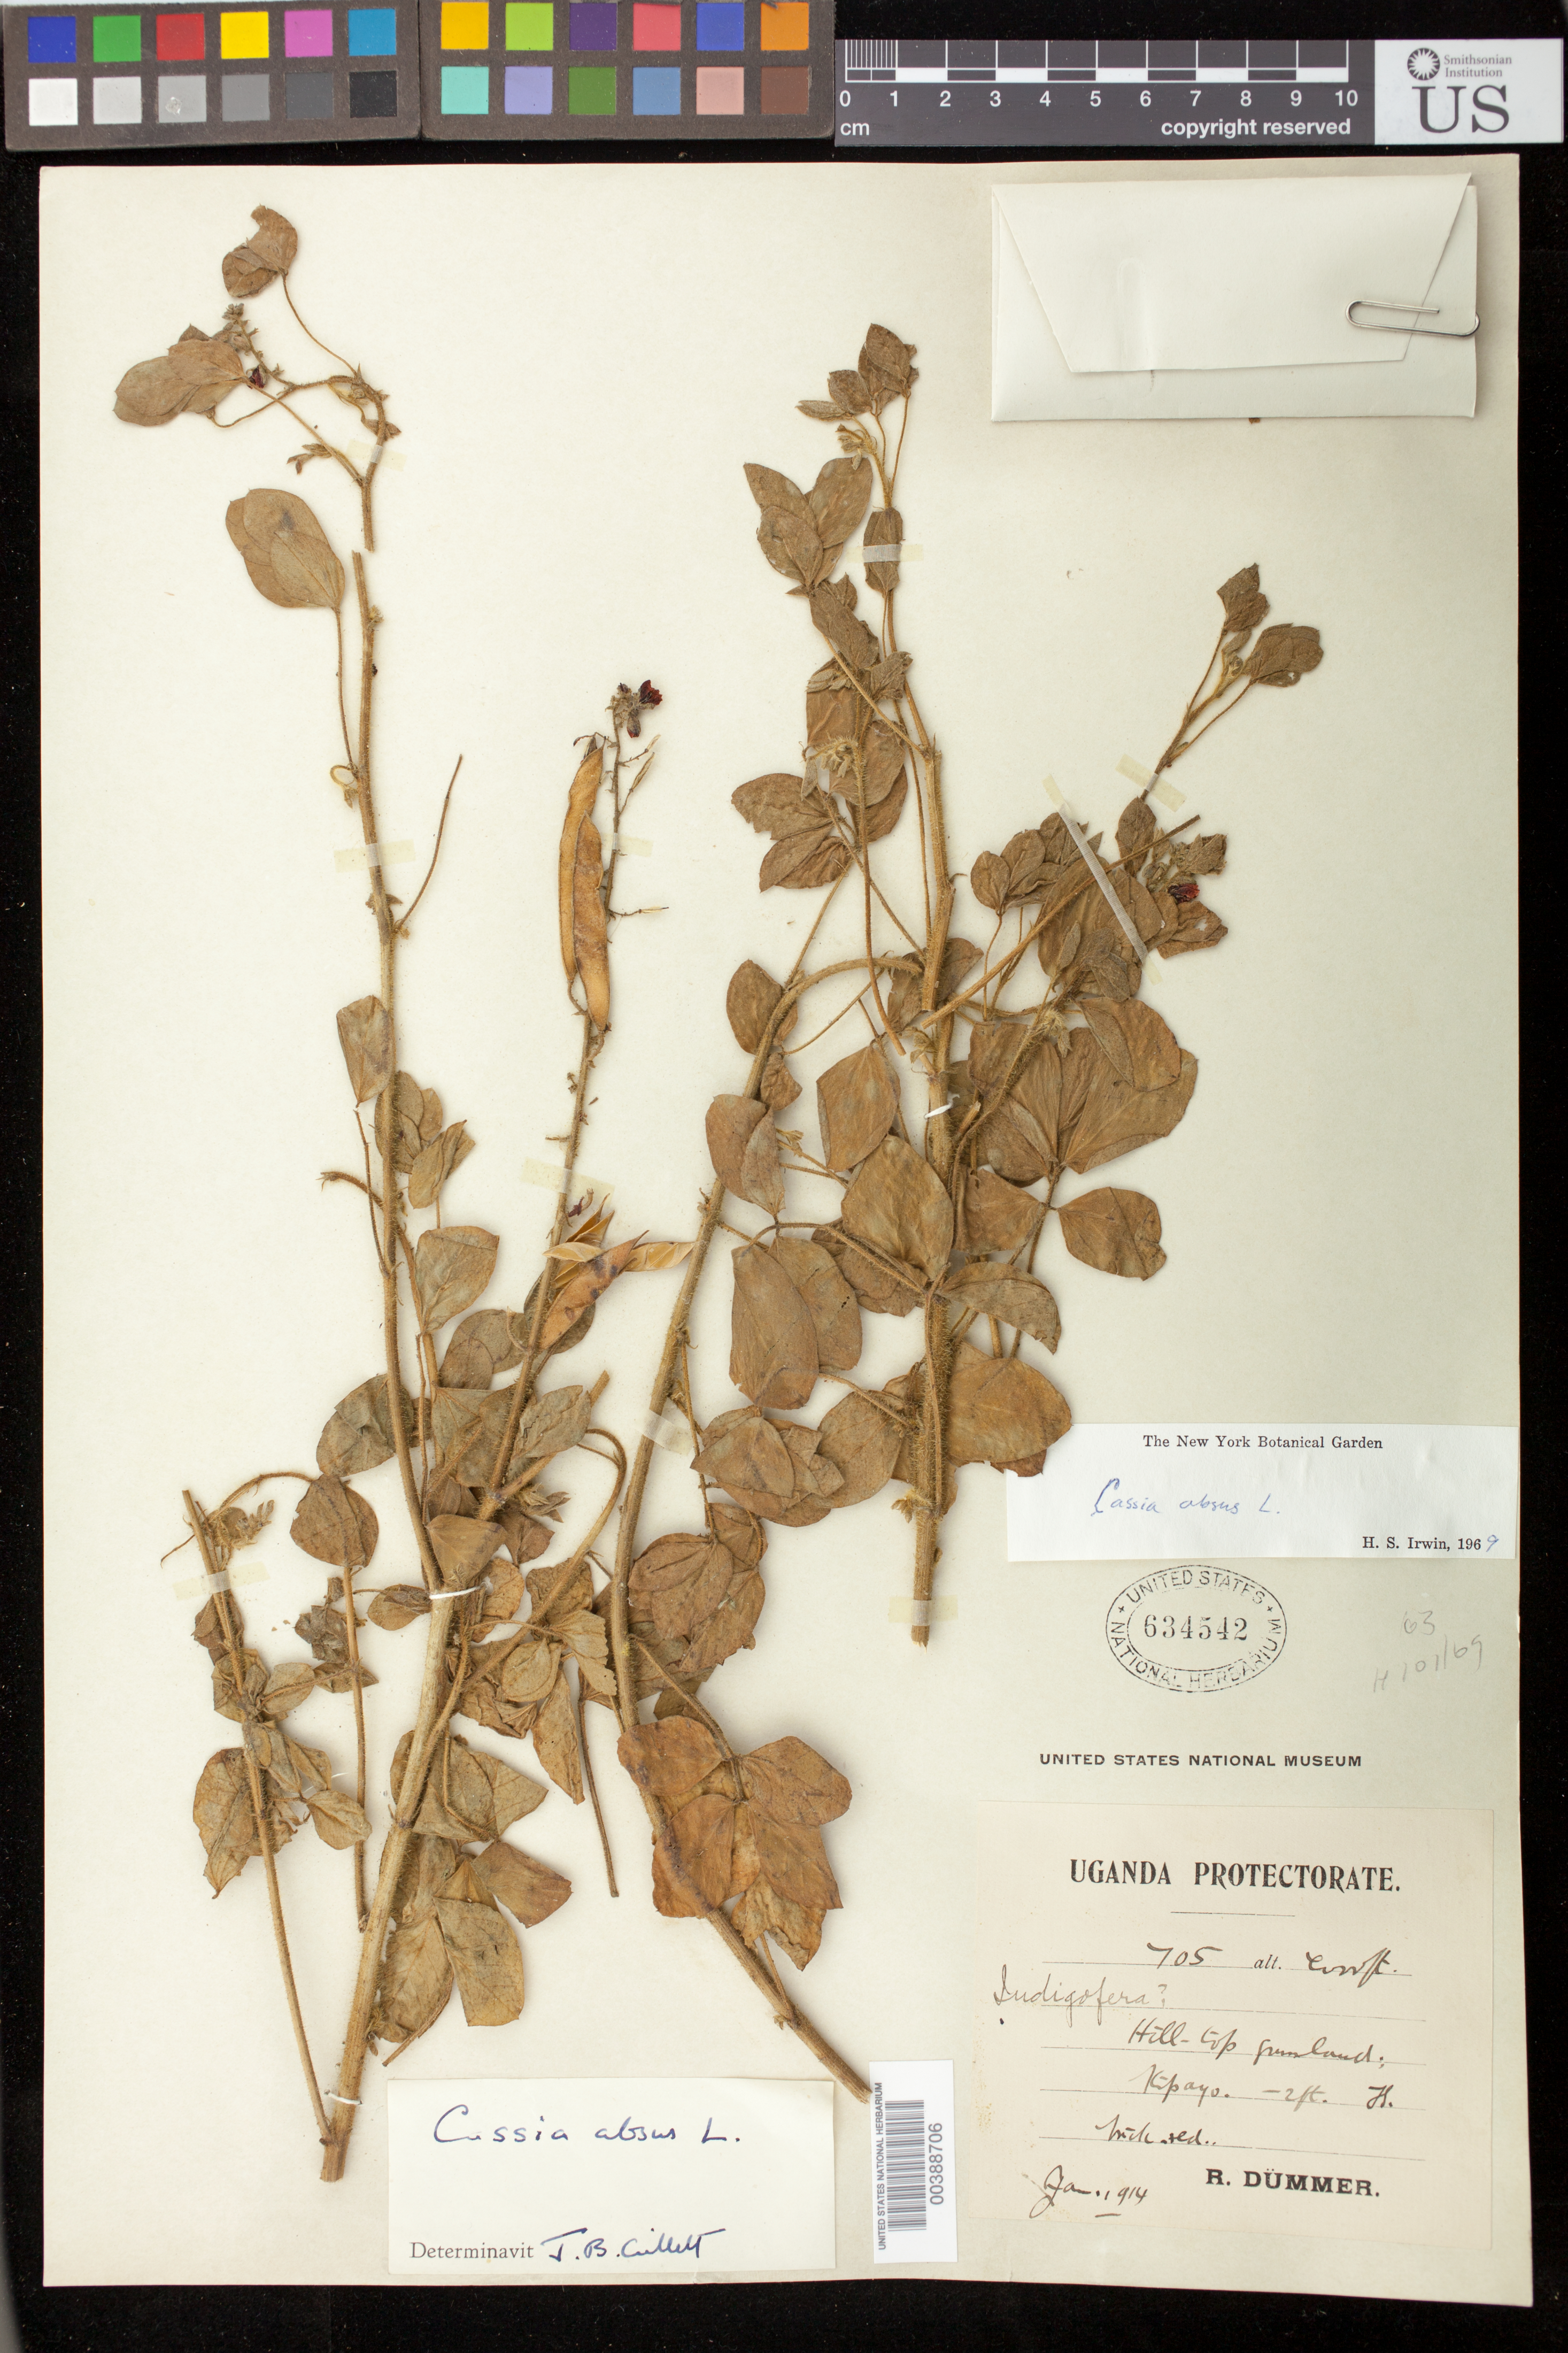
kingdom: Plantae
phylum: Tracheophyta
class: Magnoliopsida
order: Fabales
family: Fabaceae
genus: Chamaecrista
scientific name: Chamaecrista absus var. absus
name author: (L.) H.S. Irwin & Barneby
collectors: R. Dümmer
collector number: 705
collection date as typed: Jan 1914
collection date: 1914-01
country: Uganda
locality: Kipayo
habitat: Hill-top farmland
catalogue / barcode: US 634542